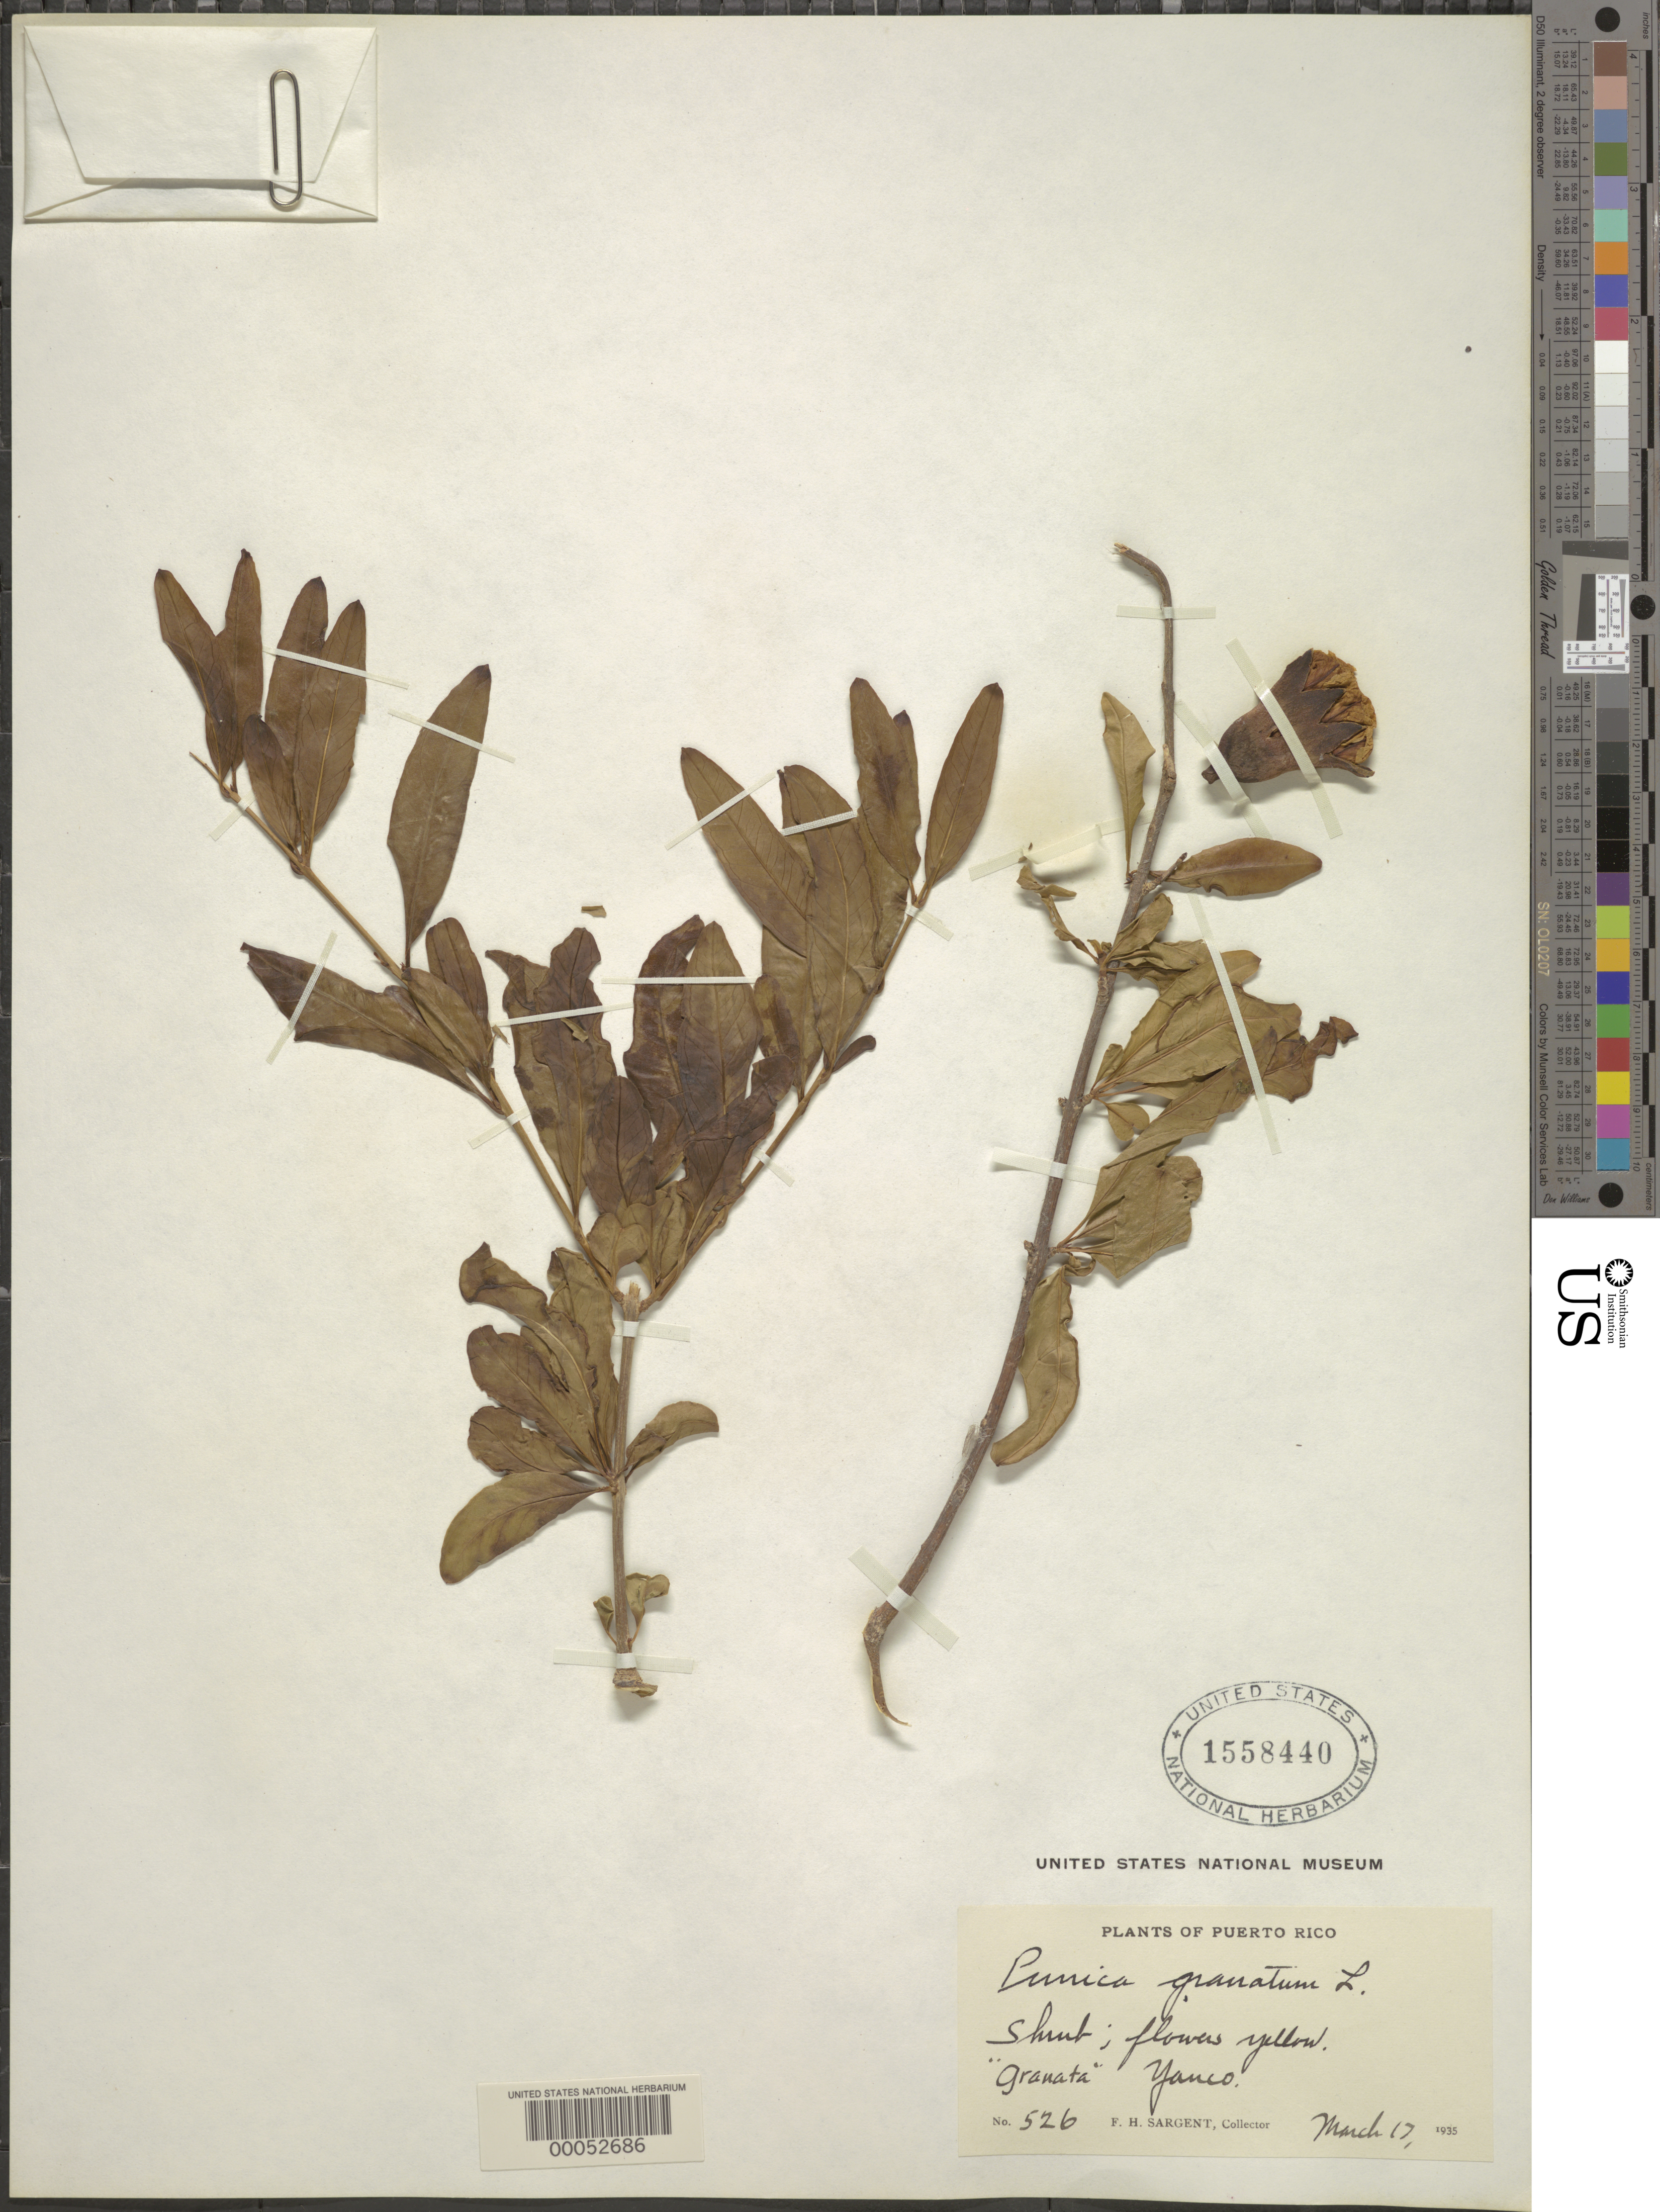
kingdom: Plantae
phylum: Tracheophyta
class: Magnoliopsida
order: Myrtales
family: Lythraceae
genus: Punica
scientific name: Punica granatum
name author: L.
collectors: F. H. Sargent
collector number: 526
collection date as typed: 17 Mar 1935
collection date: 1935-03-17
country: Puerto Rico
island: Greater Antilles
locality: Sierra de Naguabo ad Rio Blanco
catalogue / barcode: US 1558440